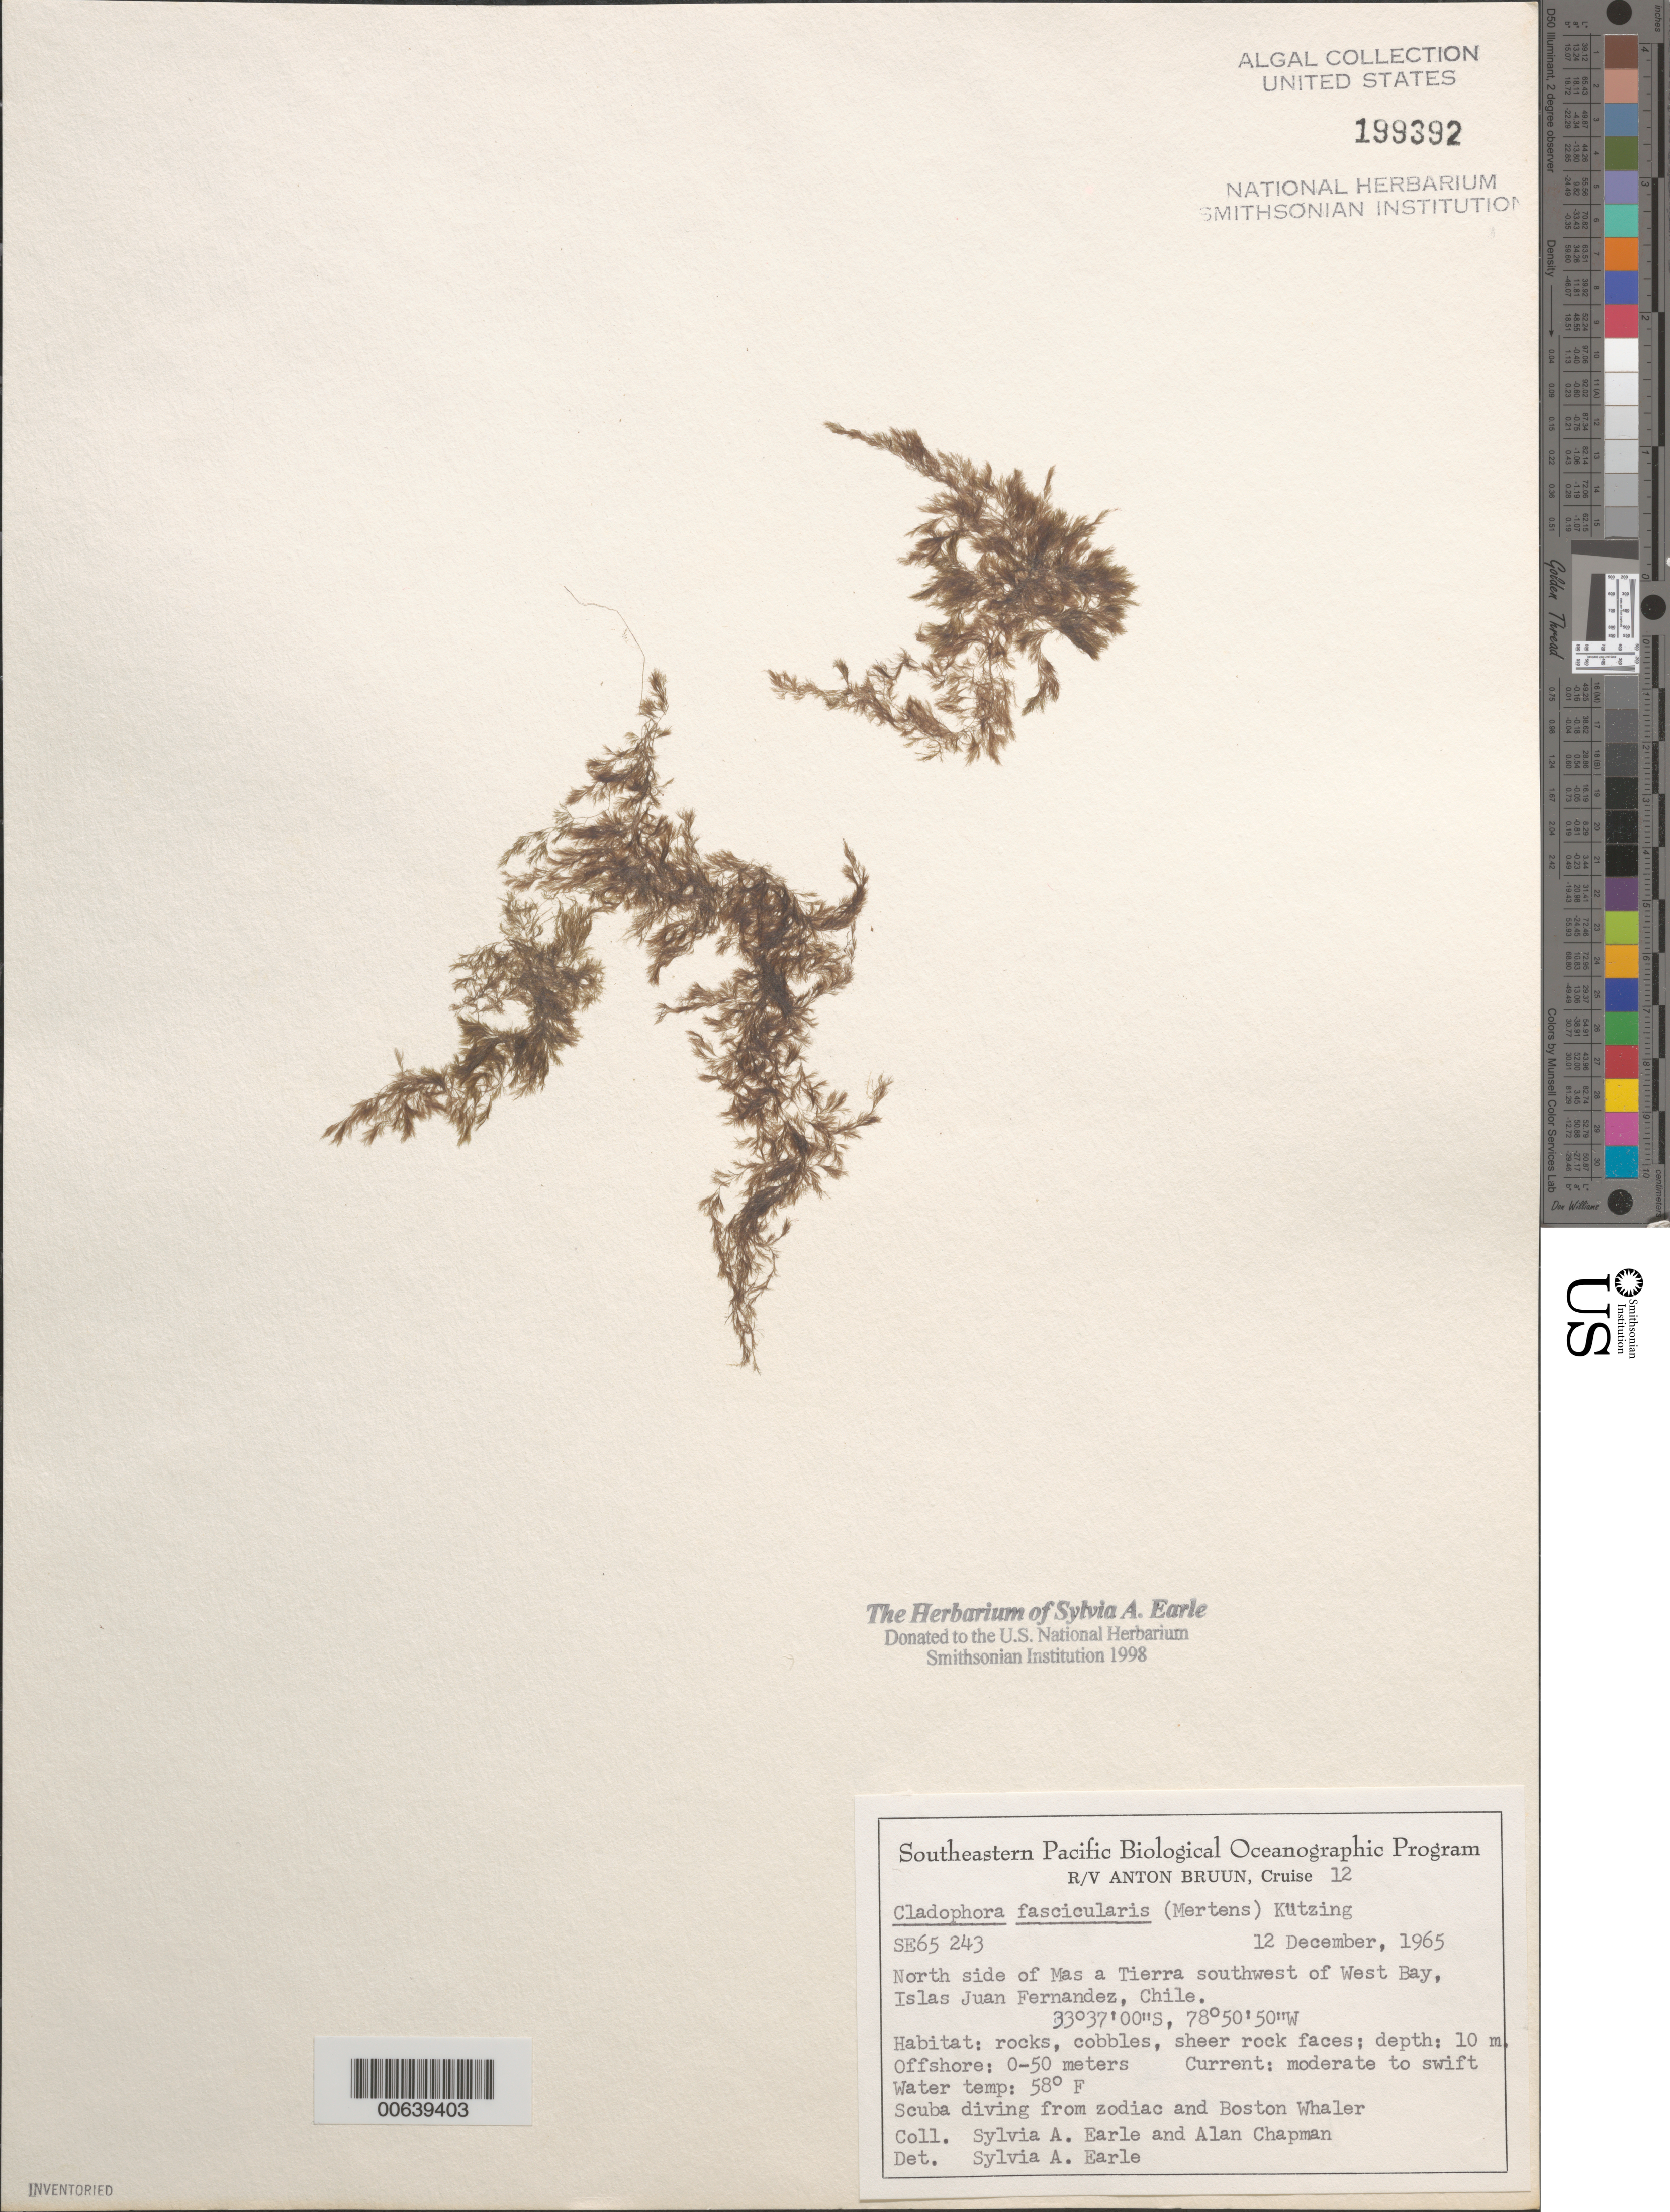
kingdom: Plantae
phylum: Chlorophyta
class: Ulvophyceae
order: Ulvales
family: Ulvaceae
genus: Ulva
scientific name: Ulva linza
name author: L.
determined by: Algae name updating Project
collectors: S. A. Earle & A. Chapman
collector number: SE 65243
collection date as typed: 12 Dec 1965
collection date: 1965-12-12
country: Chile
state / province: Valparaíso (V)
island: Isla Más a Tierra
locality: Southwest of West Bay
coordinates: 33 37' 00" S, 78 50' 50" W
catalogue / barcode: US 199392